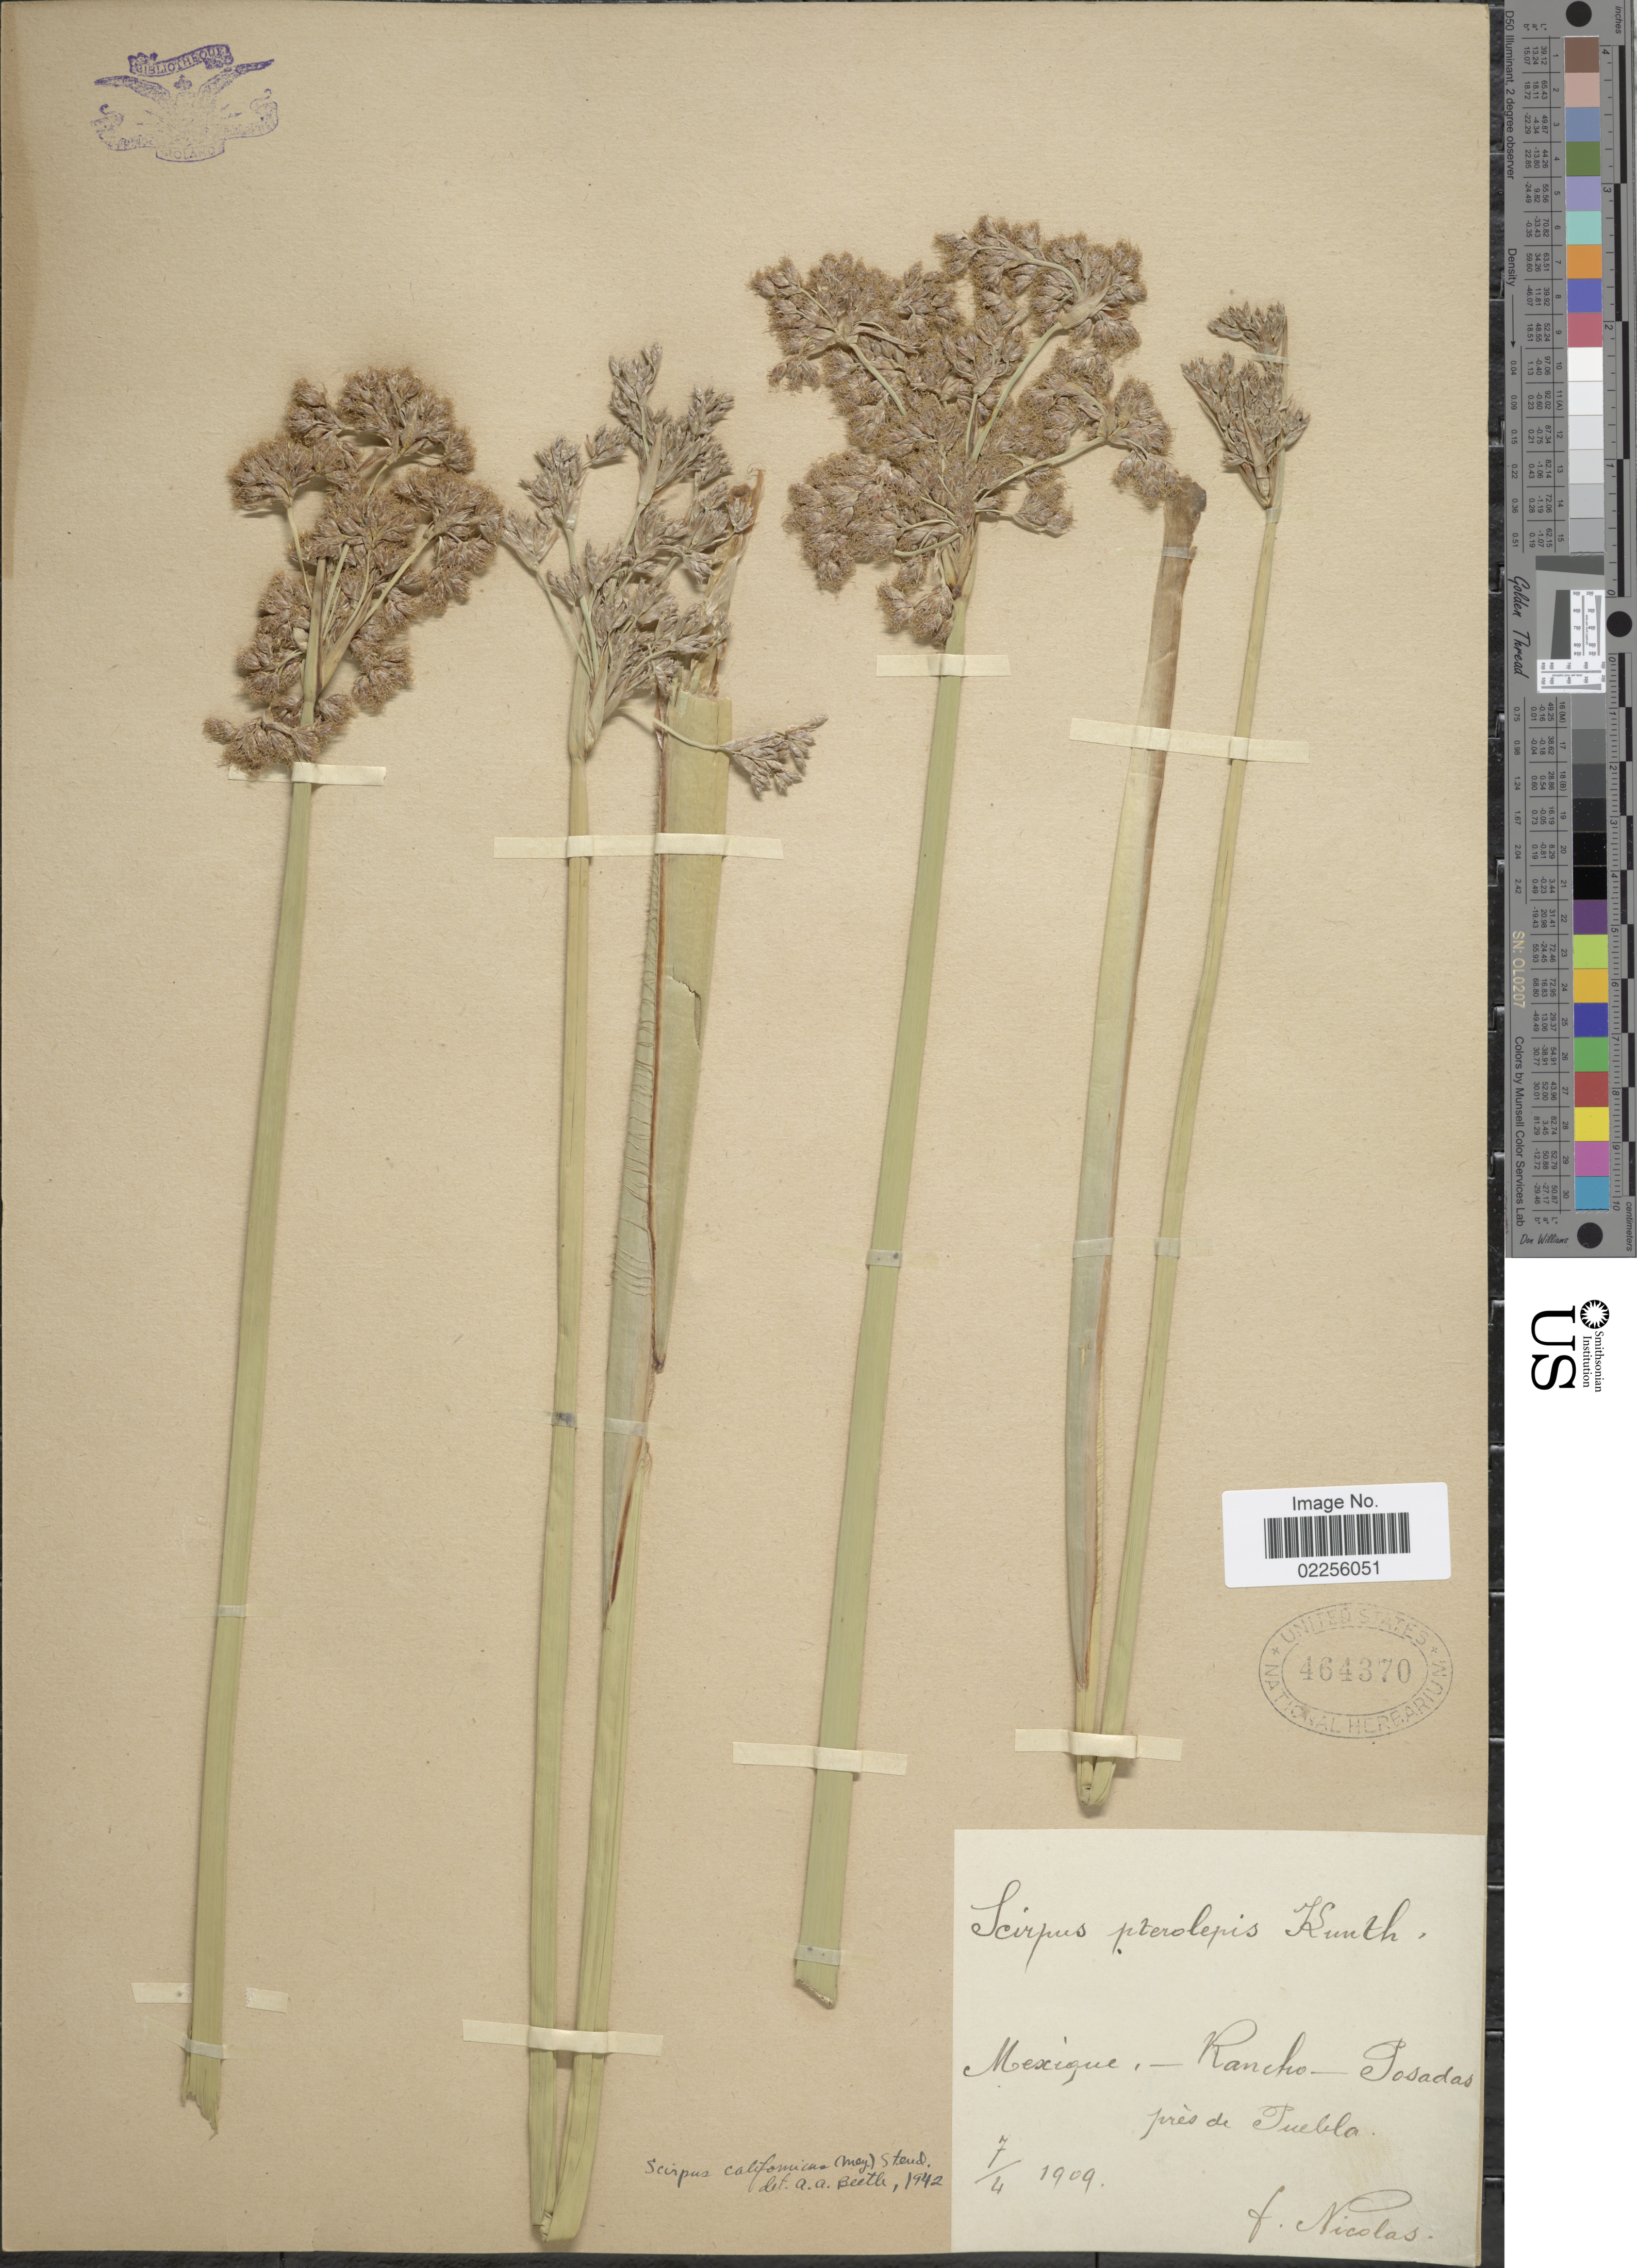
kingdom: Plantae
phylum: Tracheophyta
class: Liliopsida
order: Poales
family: Cyperaceae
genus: Schoenoplectus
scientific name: Schoenoplectus californicus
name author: (C.A. Mey.) Soják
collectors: F. Nicolas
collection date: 1909-04-07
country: Mexico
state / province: Puebla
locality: Rancho - Posadas, prés de Puebla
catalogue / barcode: US 464370